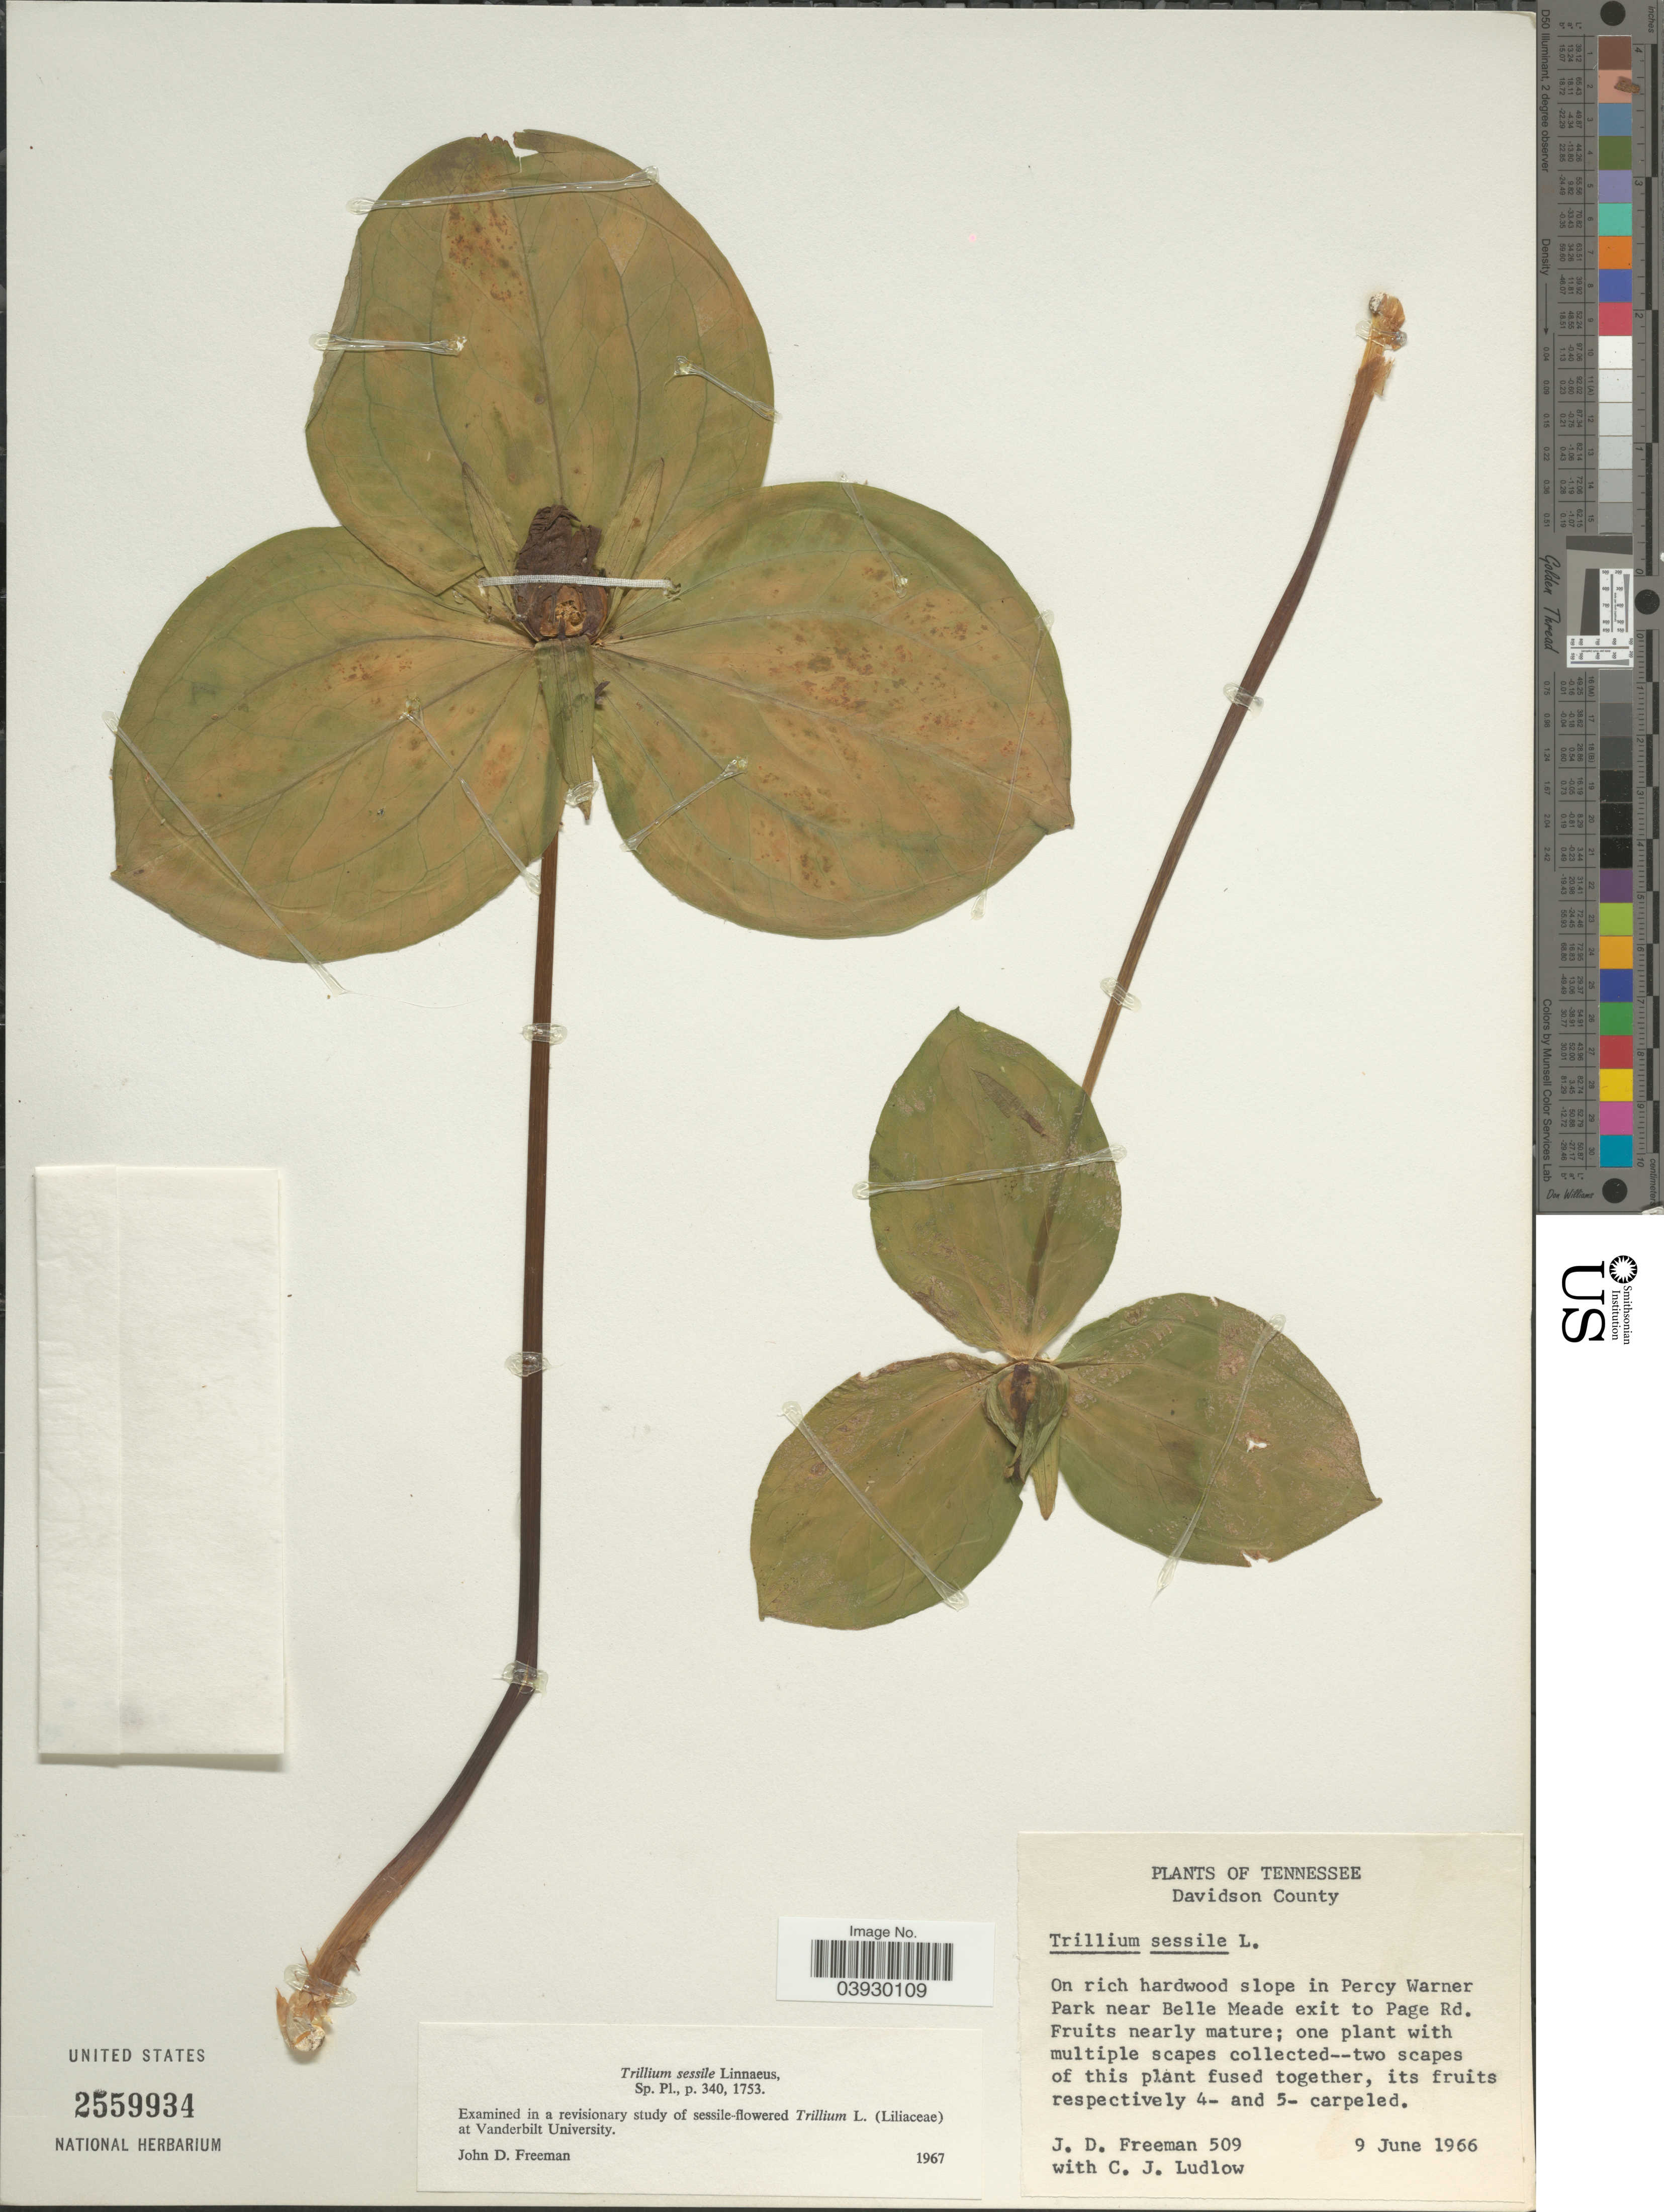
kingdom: Plantae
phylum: Tracheophyta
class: Liliopsida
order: Liliales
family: Melanthiaceae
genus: Trillium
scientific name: Trillium sessile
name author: L.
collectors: J. Freeman & C. Ludlow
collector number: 509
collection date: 1966-06-09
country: United States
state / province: Tennessee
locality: Davidson County. On rich hardwood slope in Percy Warner Park near Belle Meade exit to Page Rd.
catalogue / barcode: US 2559934